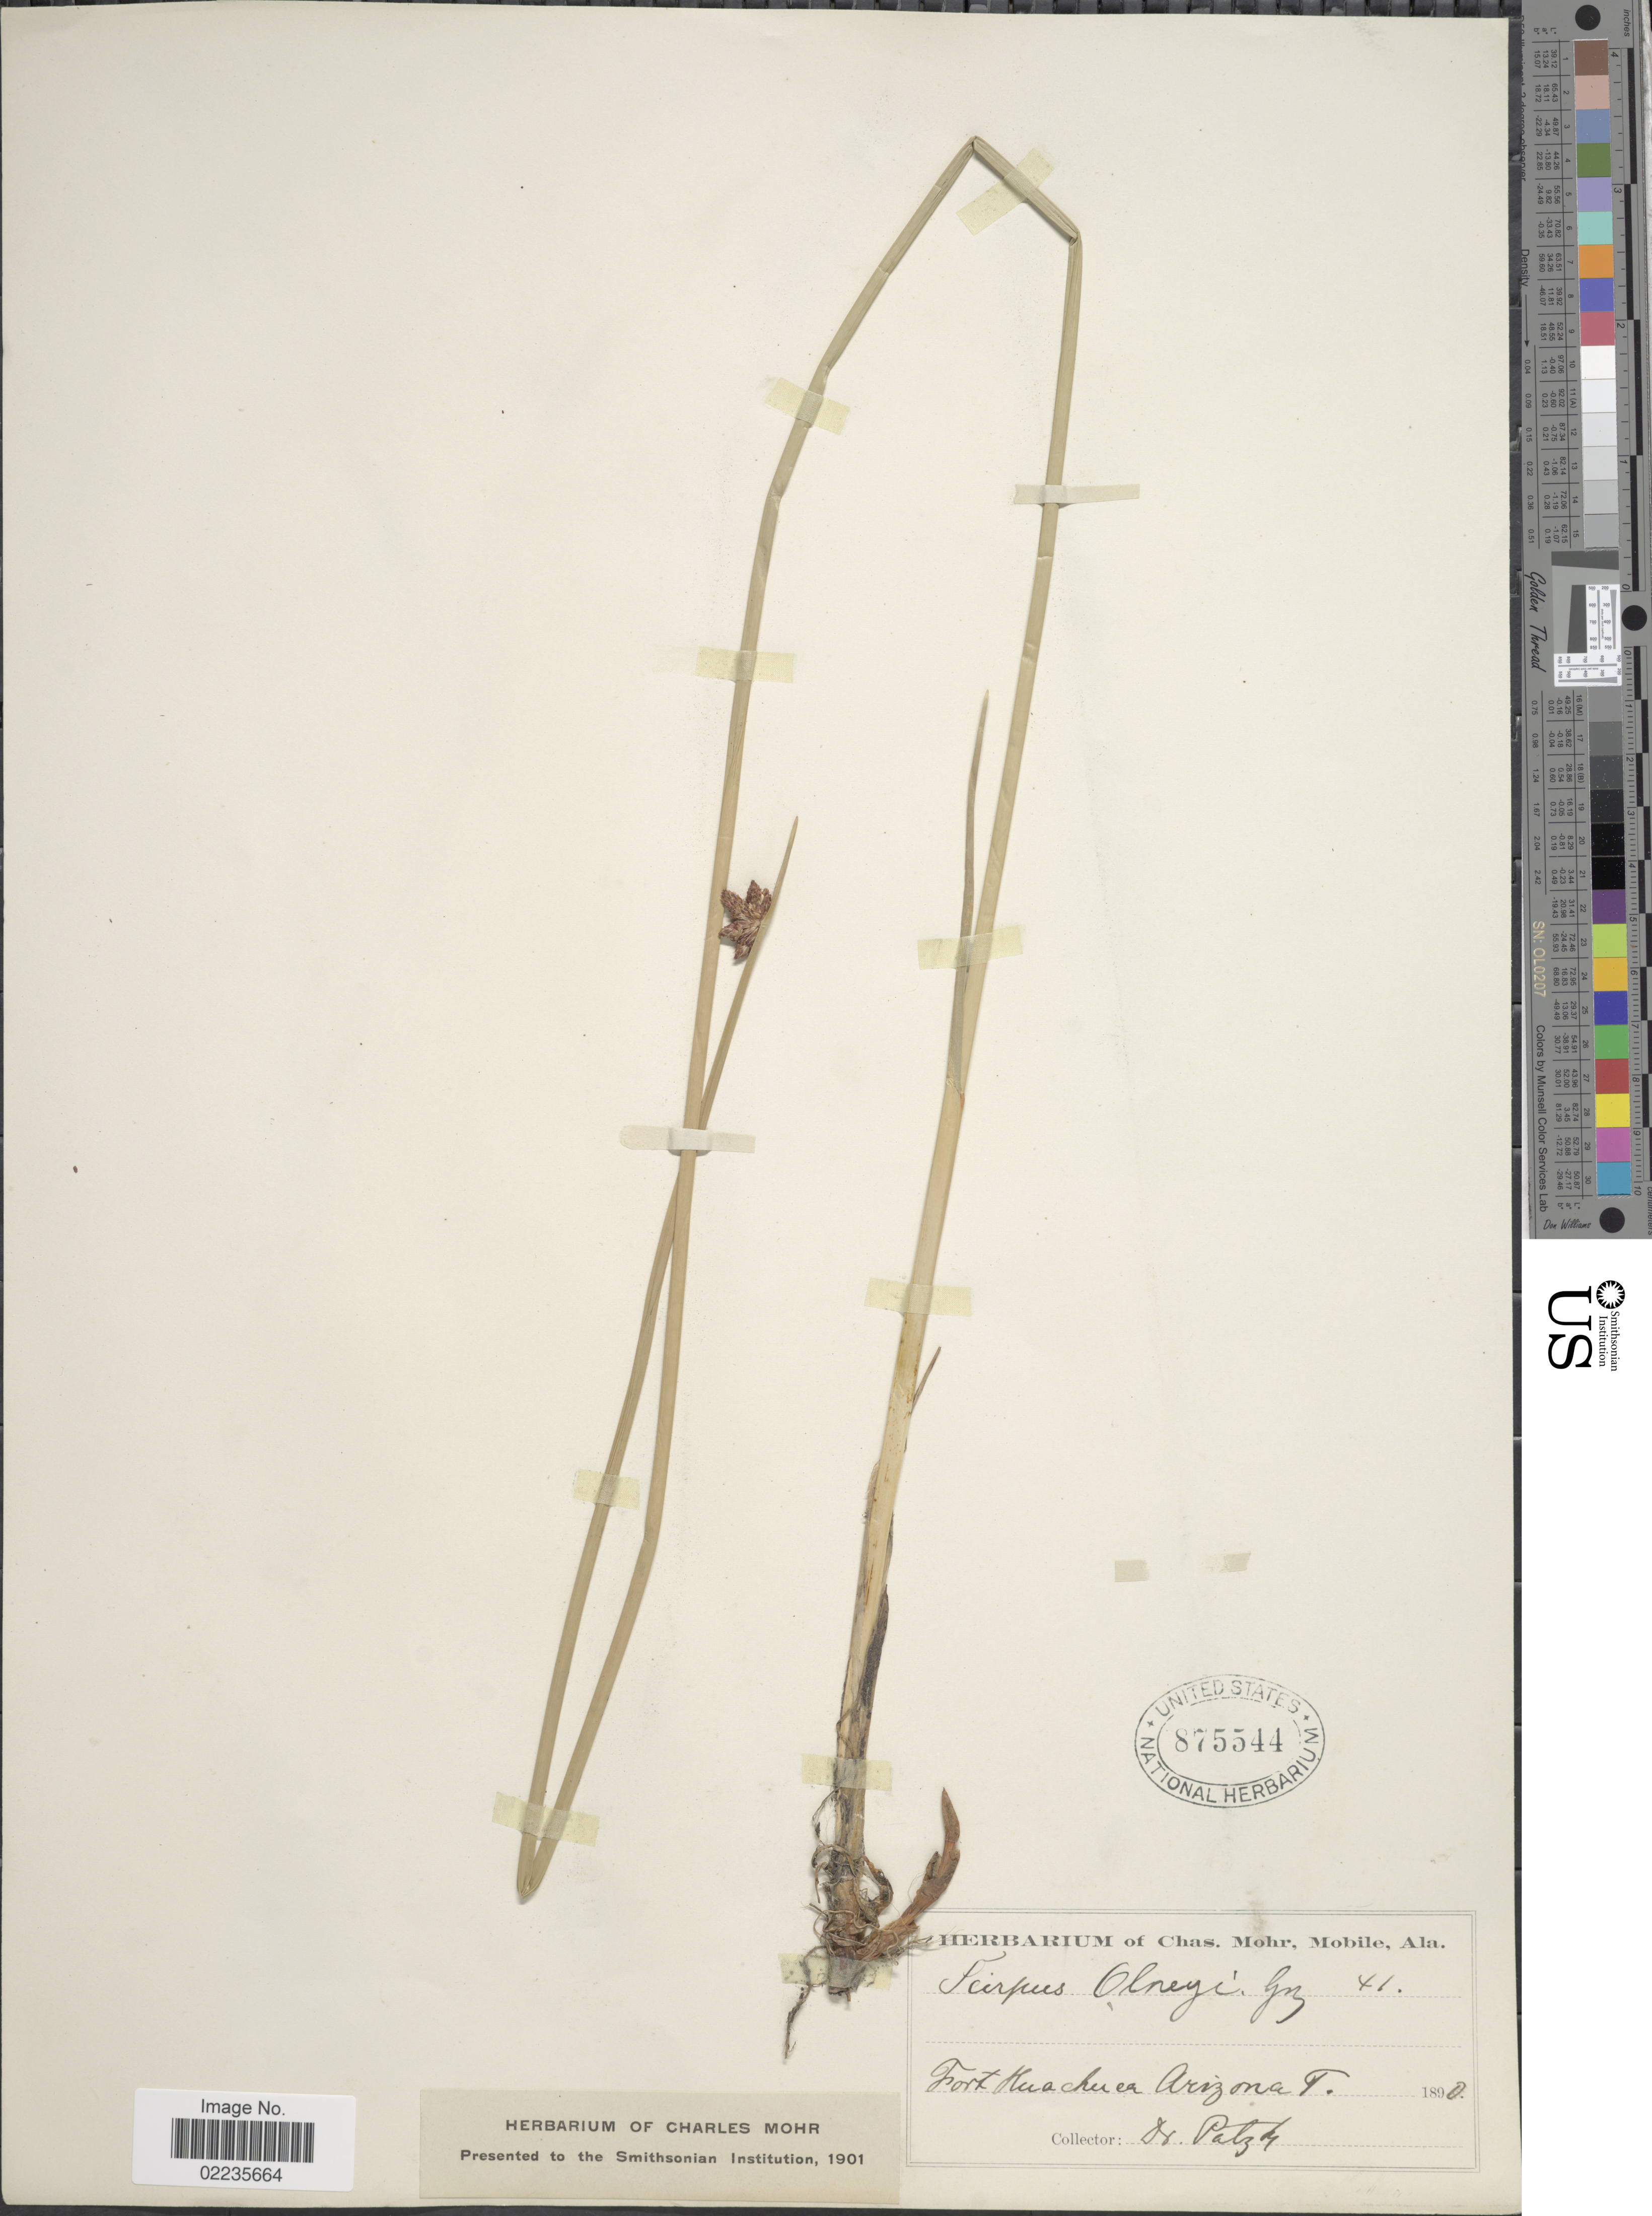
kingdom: Plantae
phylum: Tracheophyta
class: Liliopsida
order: Poales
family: Cyperaceae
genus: Schoenoplectus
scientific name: Schoenoplectus americanus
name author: (Pers.) Volkart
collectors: -. Patzky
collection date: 1890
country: United States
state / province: Arizona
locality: Fort Kuachuca Arizona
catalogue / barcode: US 875544